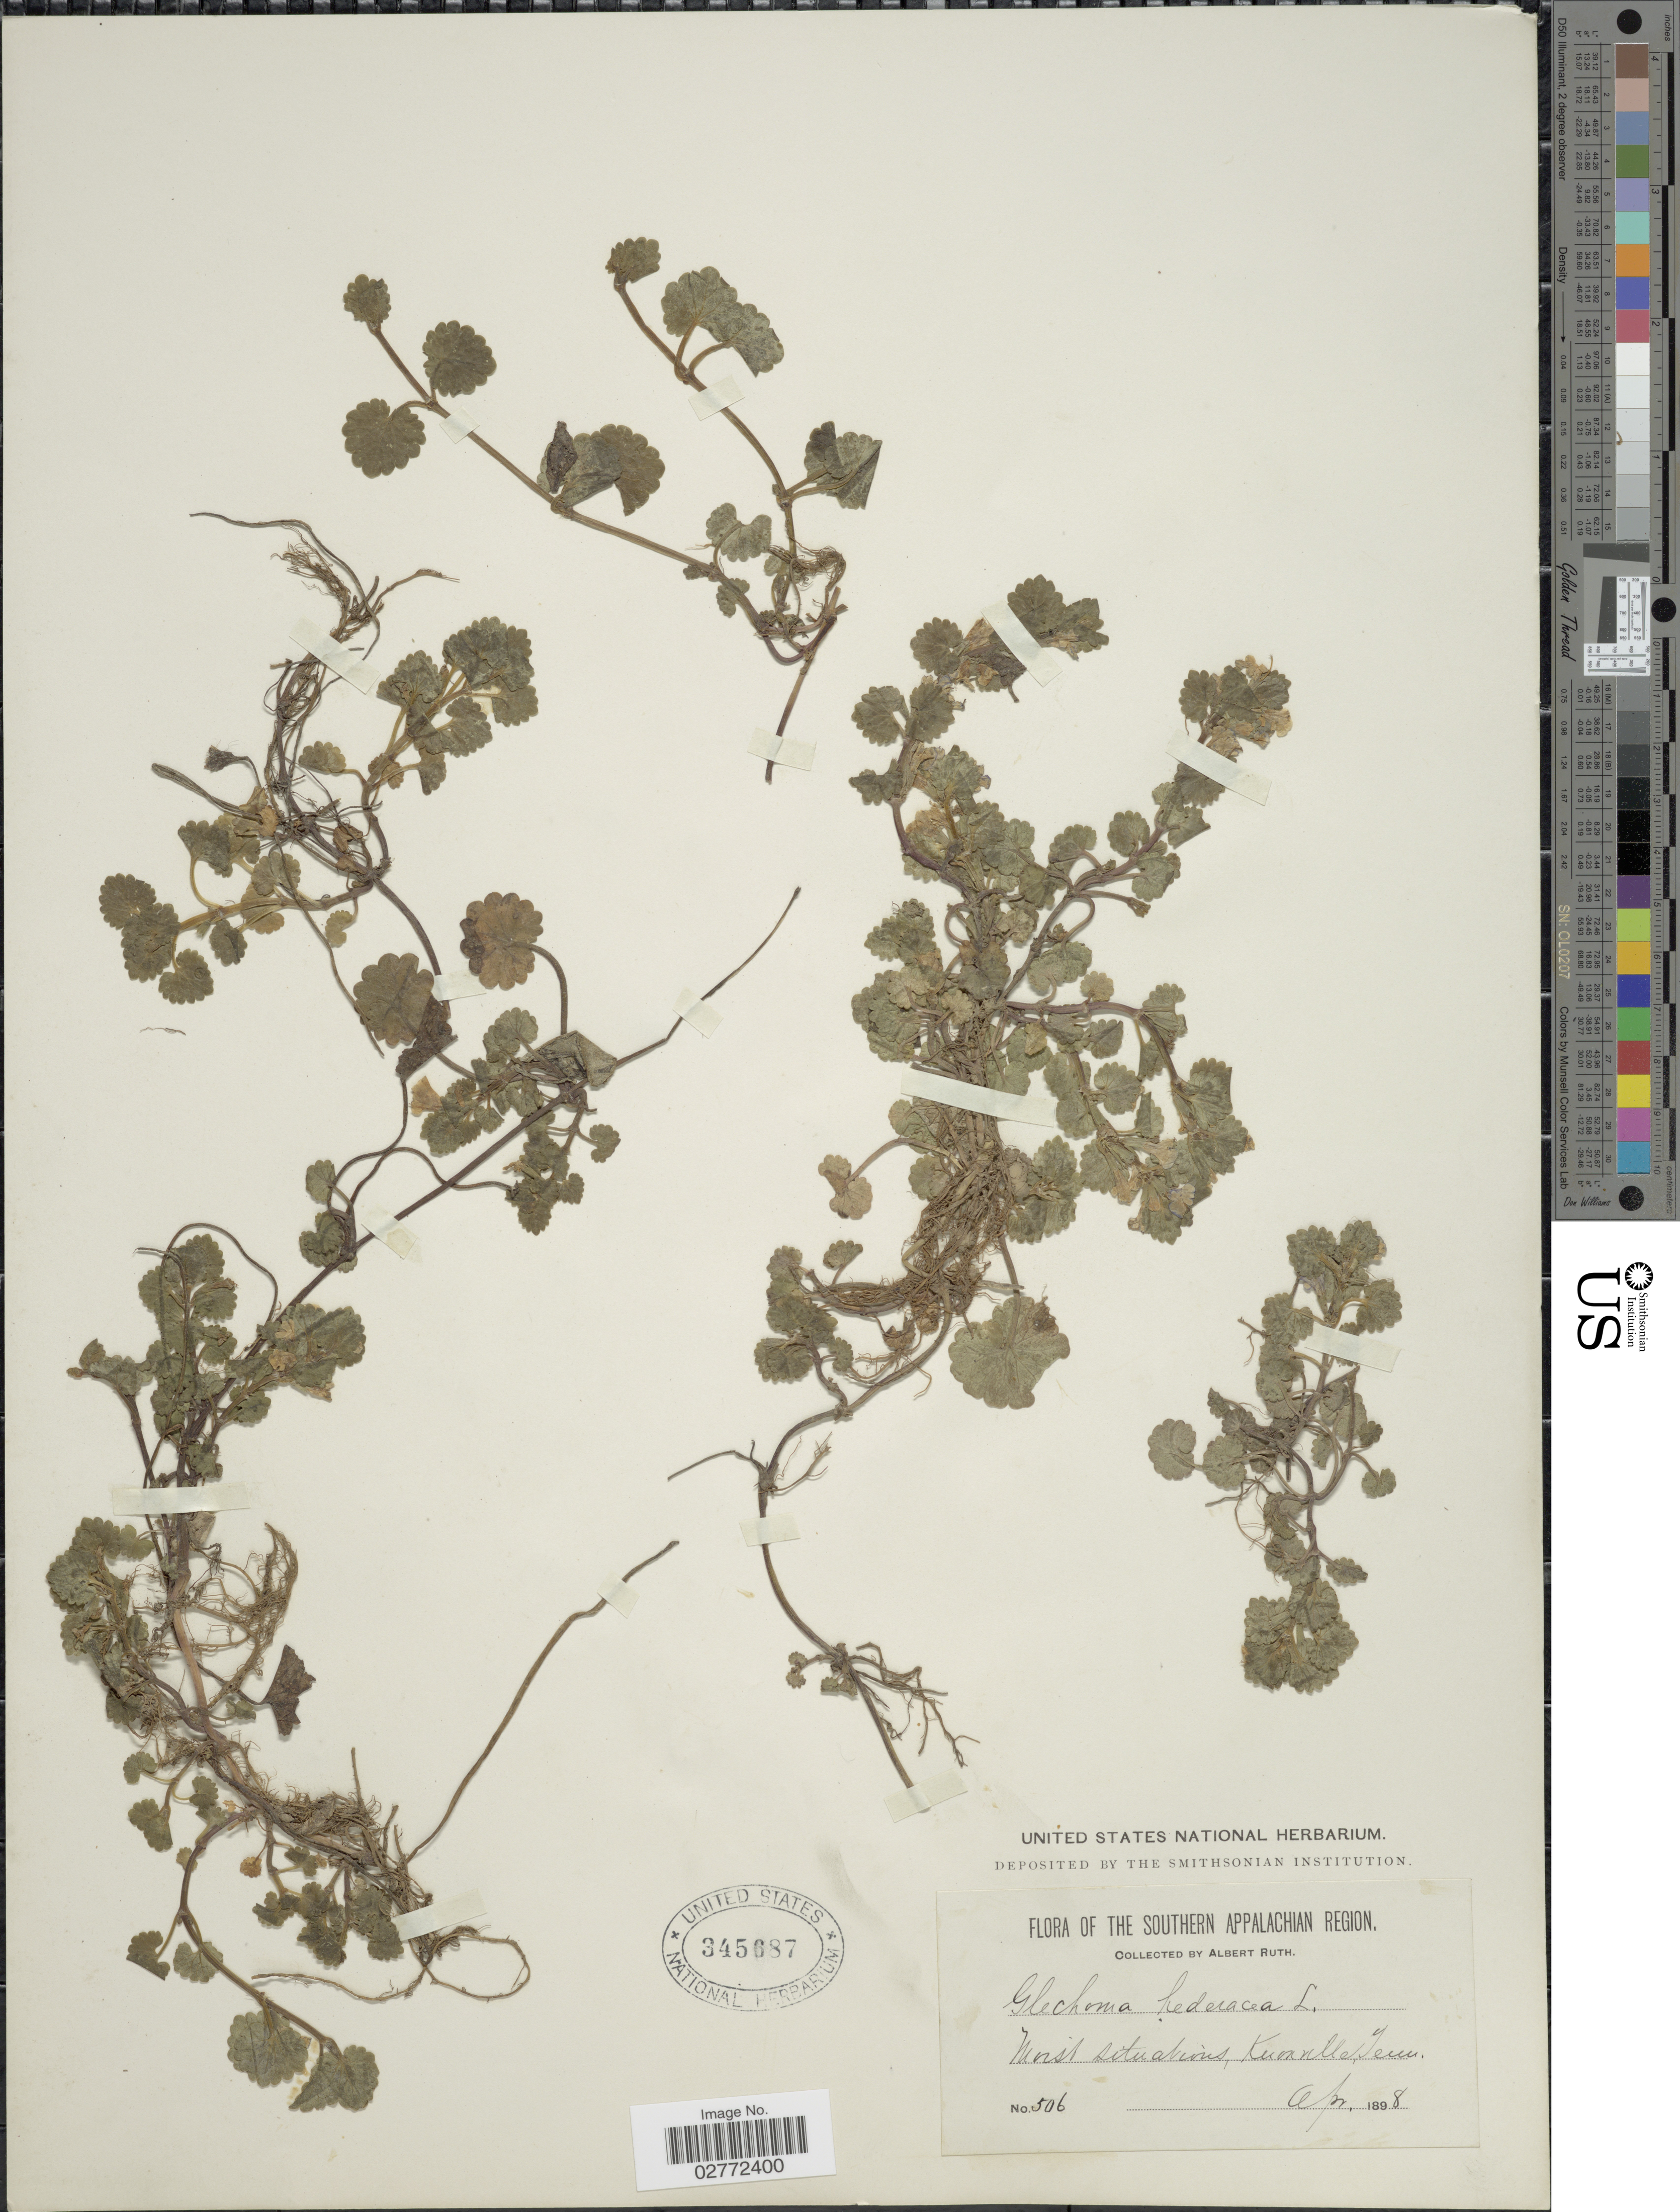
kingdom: Plantae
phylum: Tracheophyta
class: Magnoliopsida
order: Lamiales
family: Lamiaceae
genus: Glechoma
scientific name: Glechoma hederacea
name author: L.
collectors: A. Ruth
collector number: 506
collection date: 1898-04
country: United States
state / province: Tennessee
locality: The Southern Appalachian Region. Moist situations. Knoxville.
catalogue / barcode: US 345687